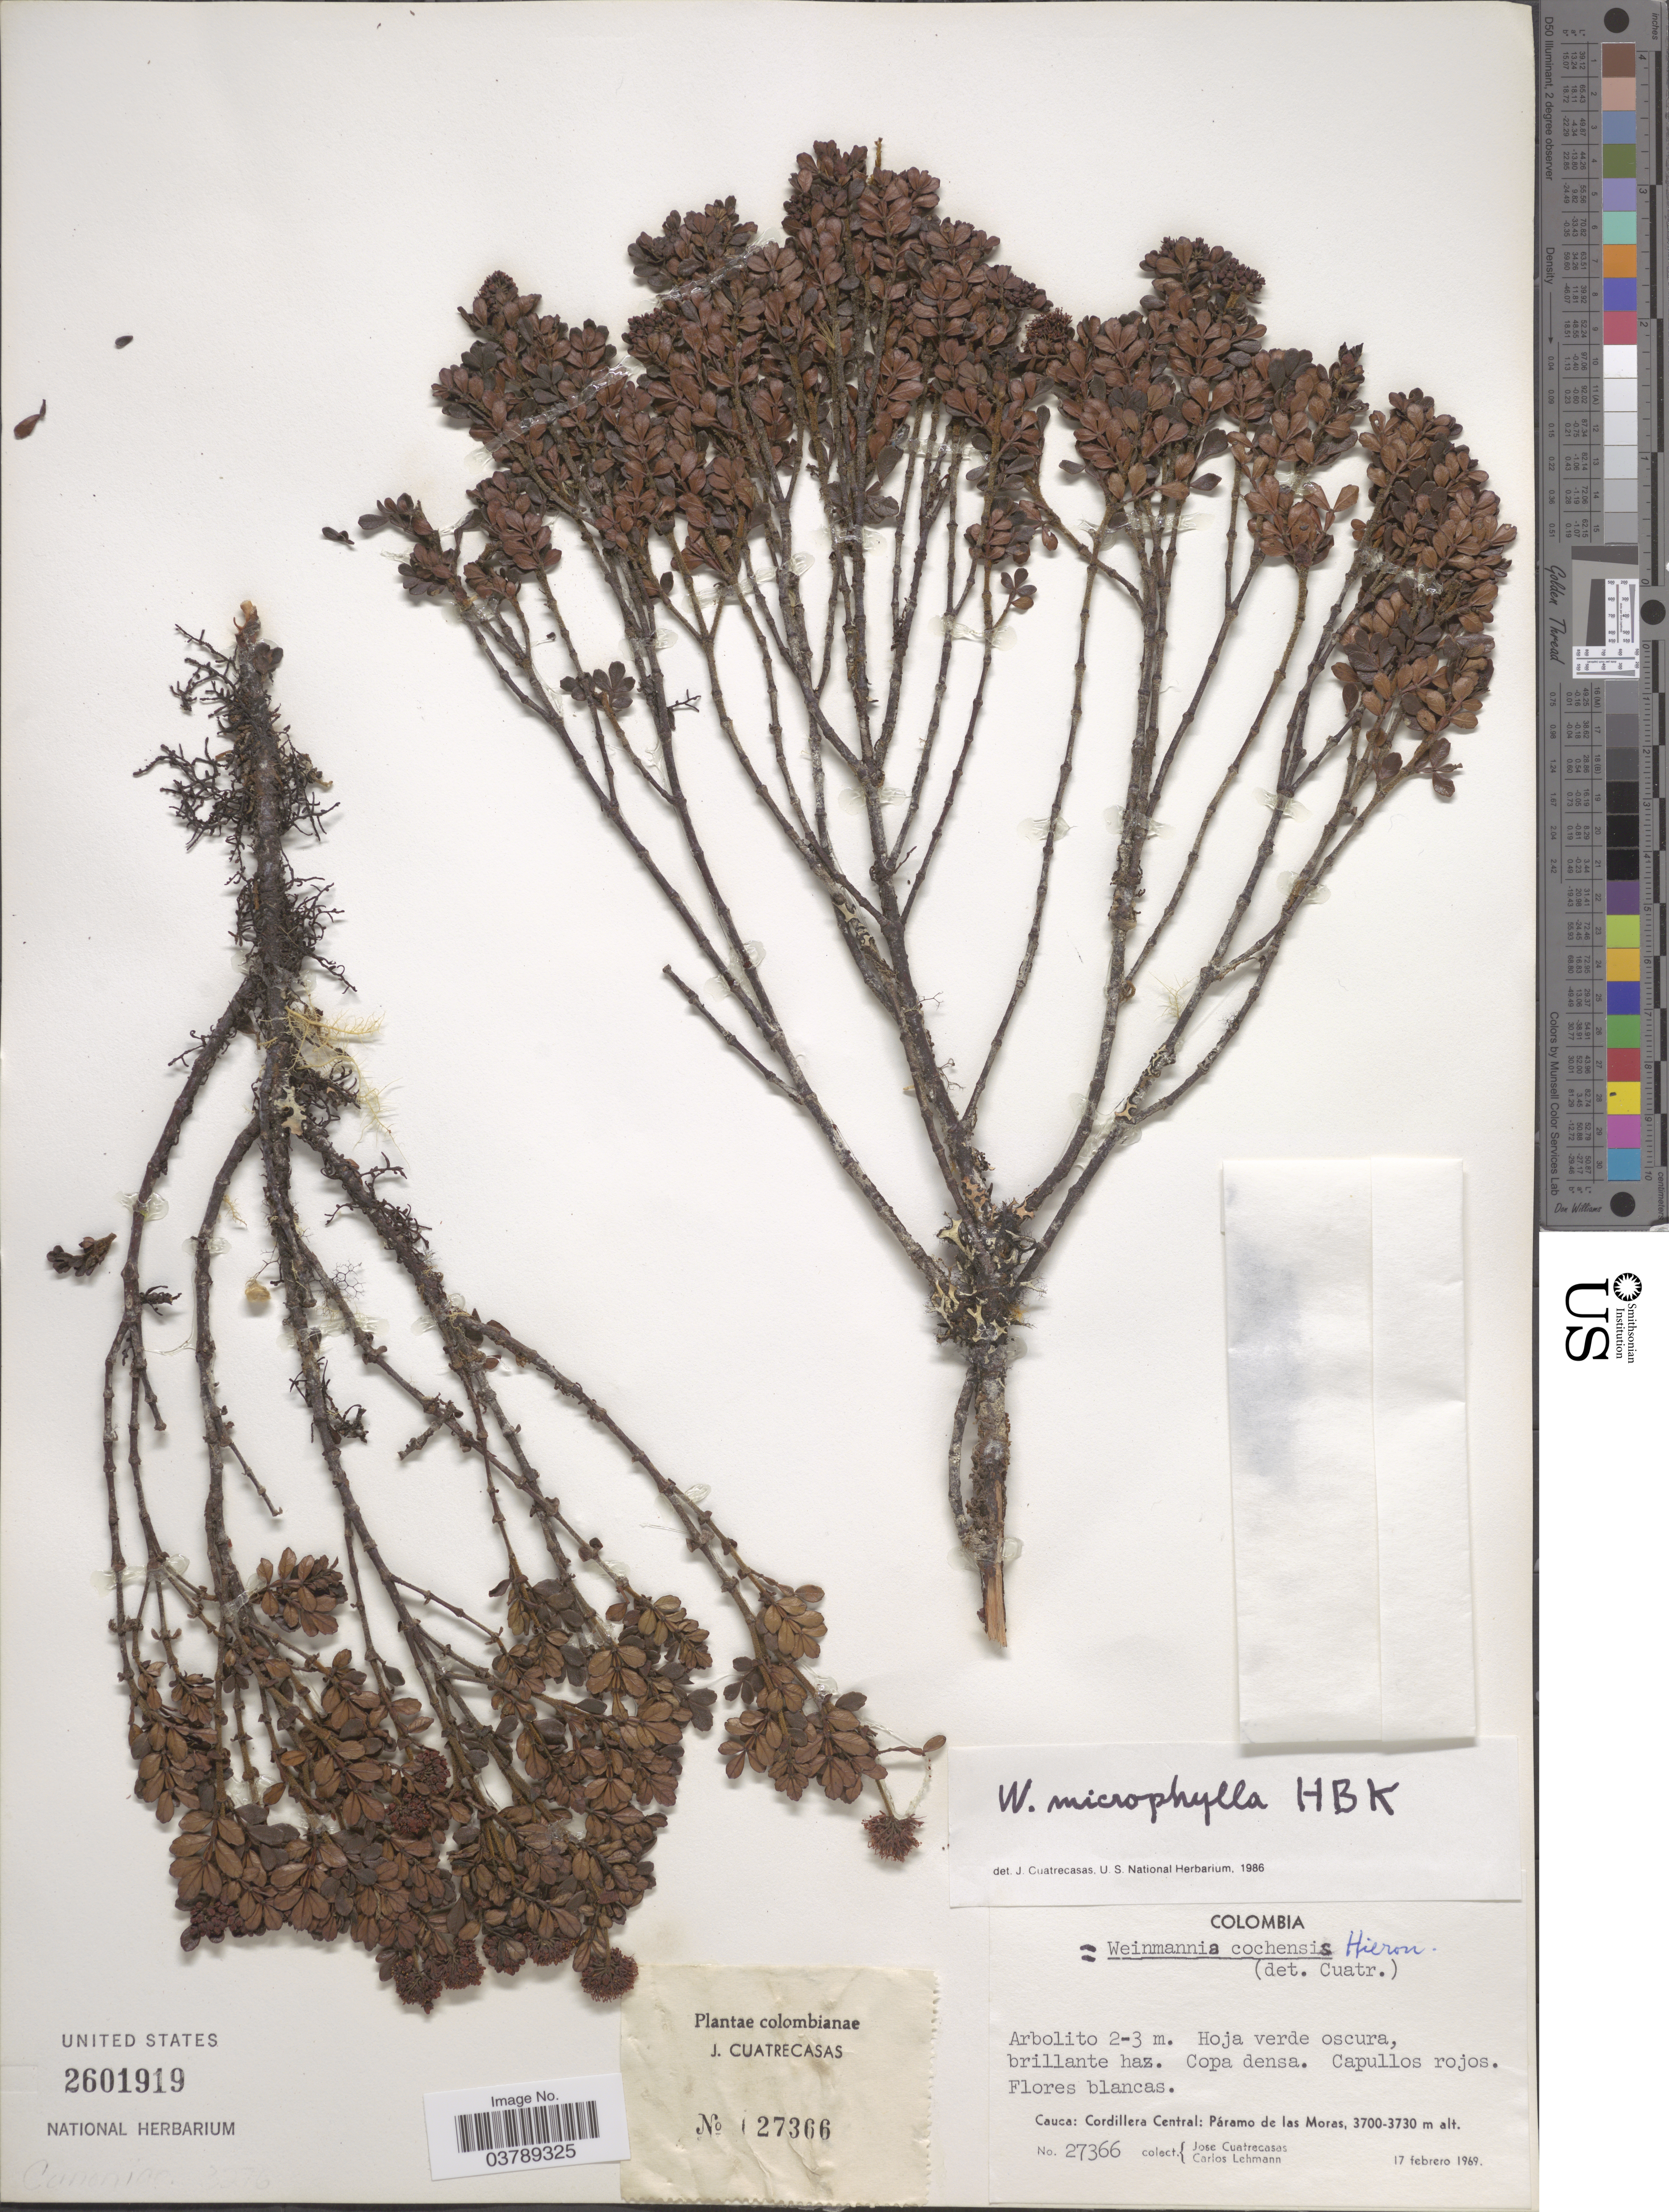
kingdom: Plantae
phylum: Tracheophyta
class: Magnoliopsida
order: Oxalidales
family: Cunoniaceae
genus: Weinmannia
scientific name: Weinmannia microphylla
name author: Kunth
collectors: J. Cuatrecasas & C. Lehmann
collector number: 27366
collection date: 1969-02-17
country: Colombia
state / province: Cauca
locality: Cordillera Central: Páramo de las Moras.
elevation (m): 3700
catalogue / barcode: US 2601919